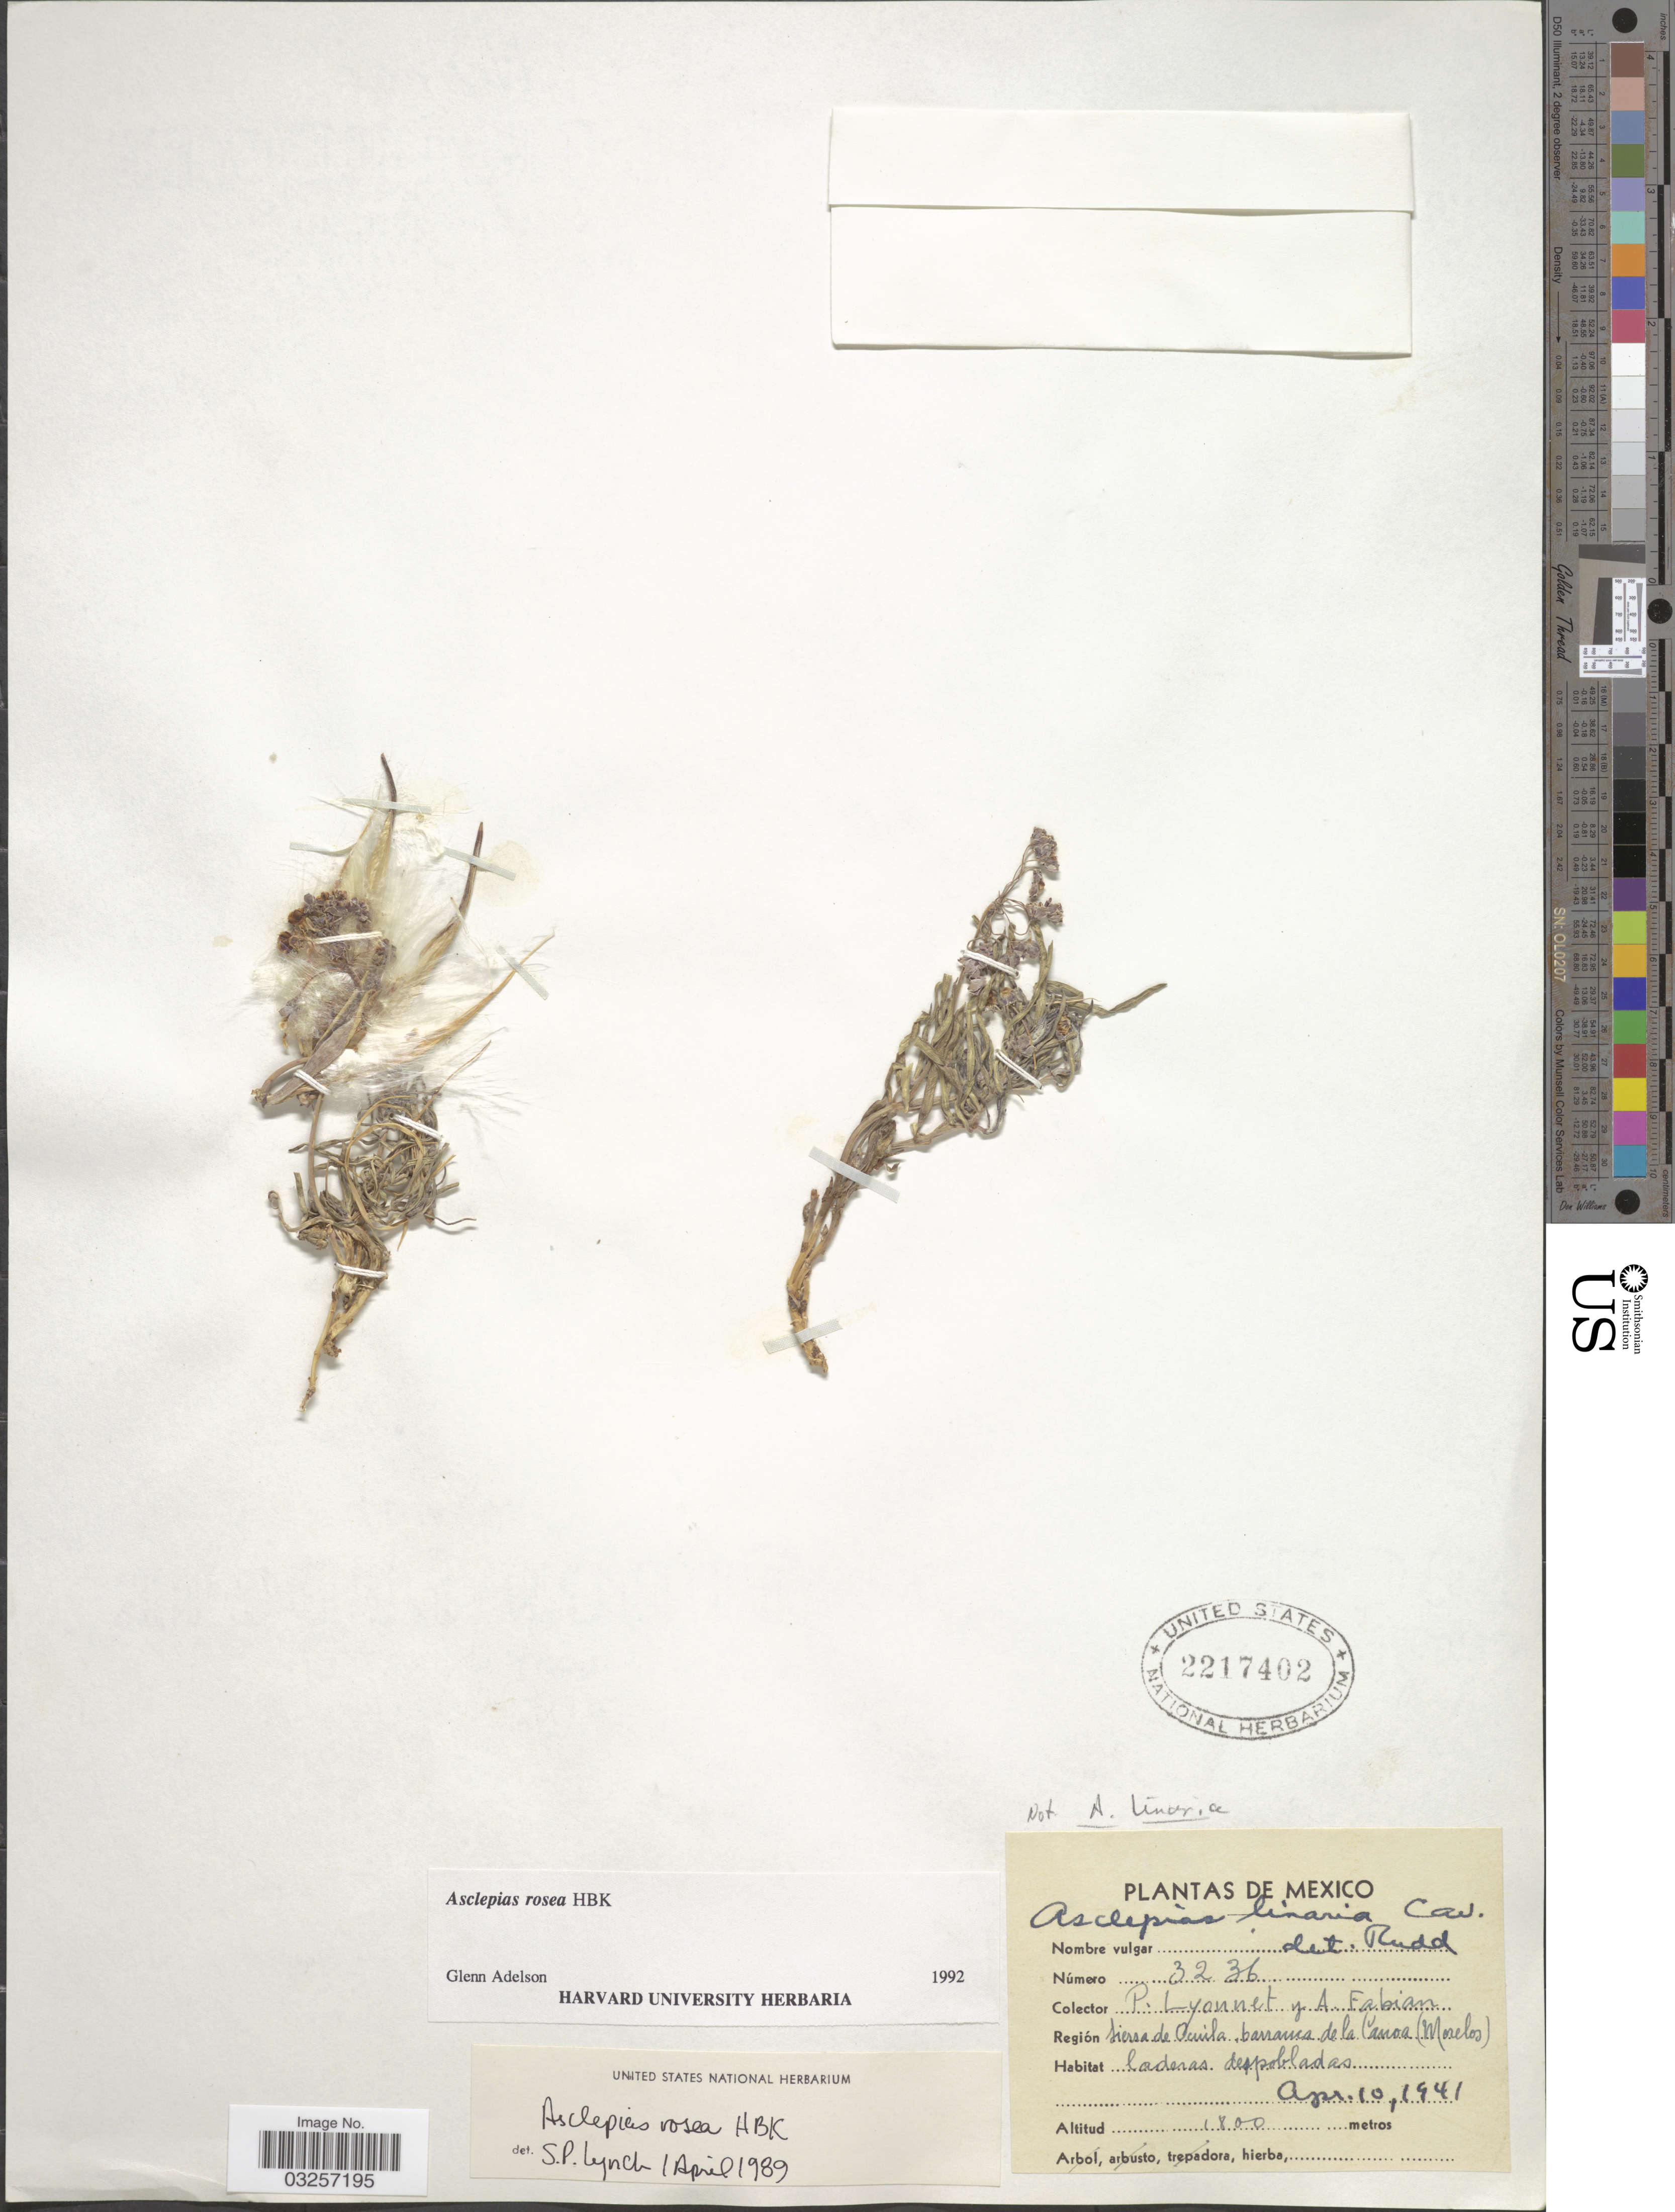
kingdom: Plantae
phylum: Tracheophyta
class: Magnoliopsida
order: Gentianales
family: Apocynaceae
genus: Asclepias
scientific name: Asclepias rosea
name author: Kunth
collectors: P. Lyonnet & A. Fabian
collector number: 3236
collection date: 1941-04-10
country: Mexico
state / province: Morelos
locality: Región Sierra de Ocuila, barranca de la Canoa.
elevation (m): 1800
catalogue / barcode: US 2217402